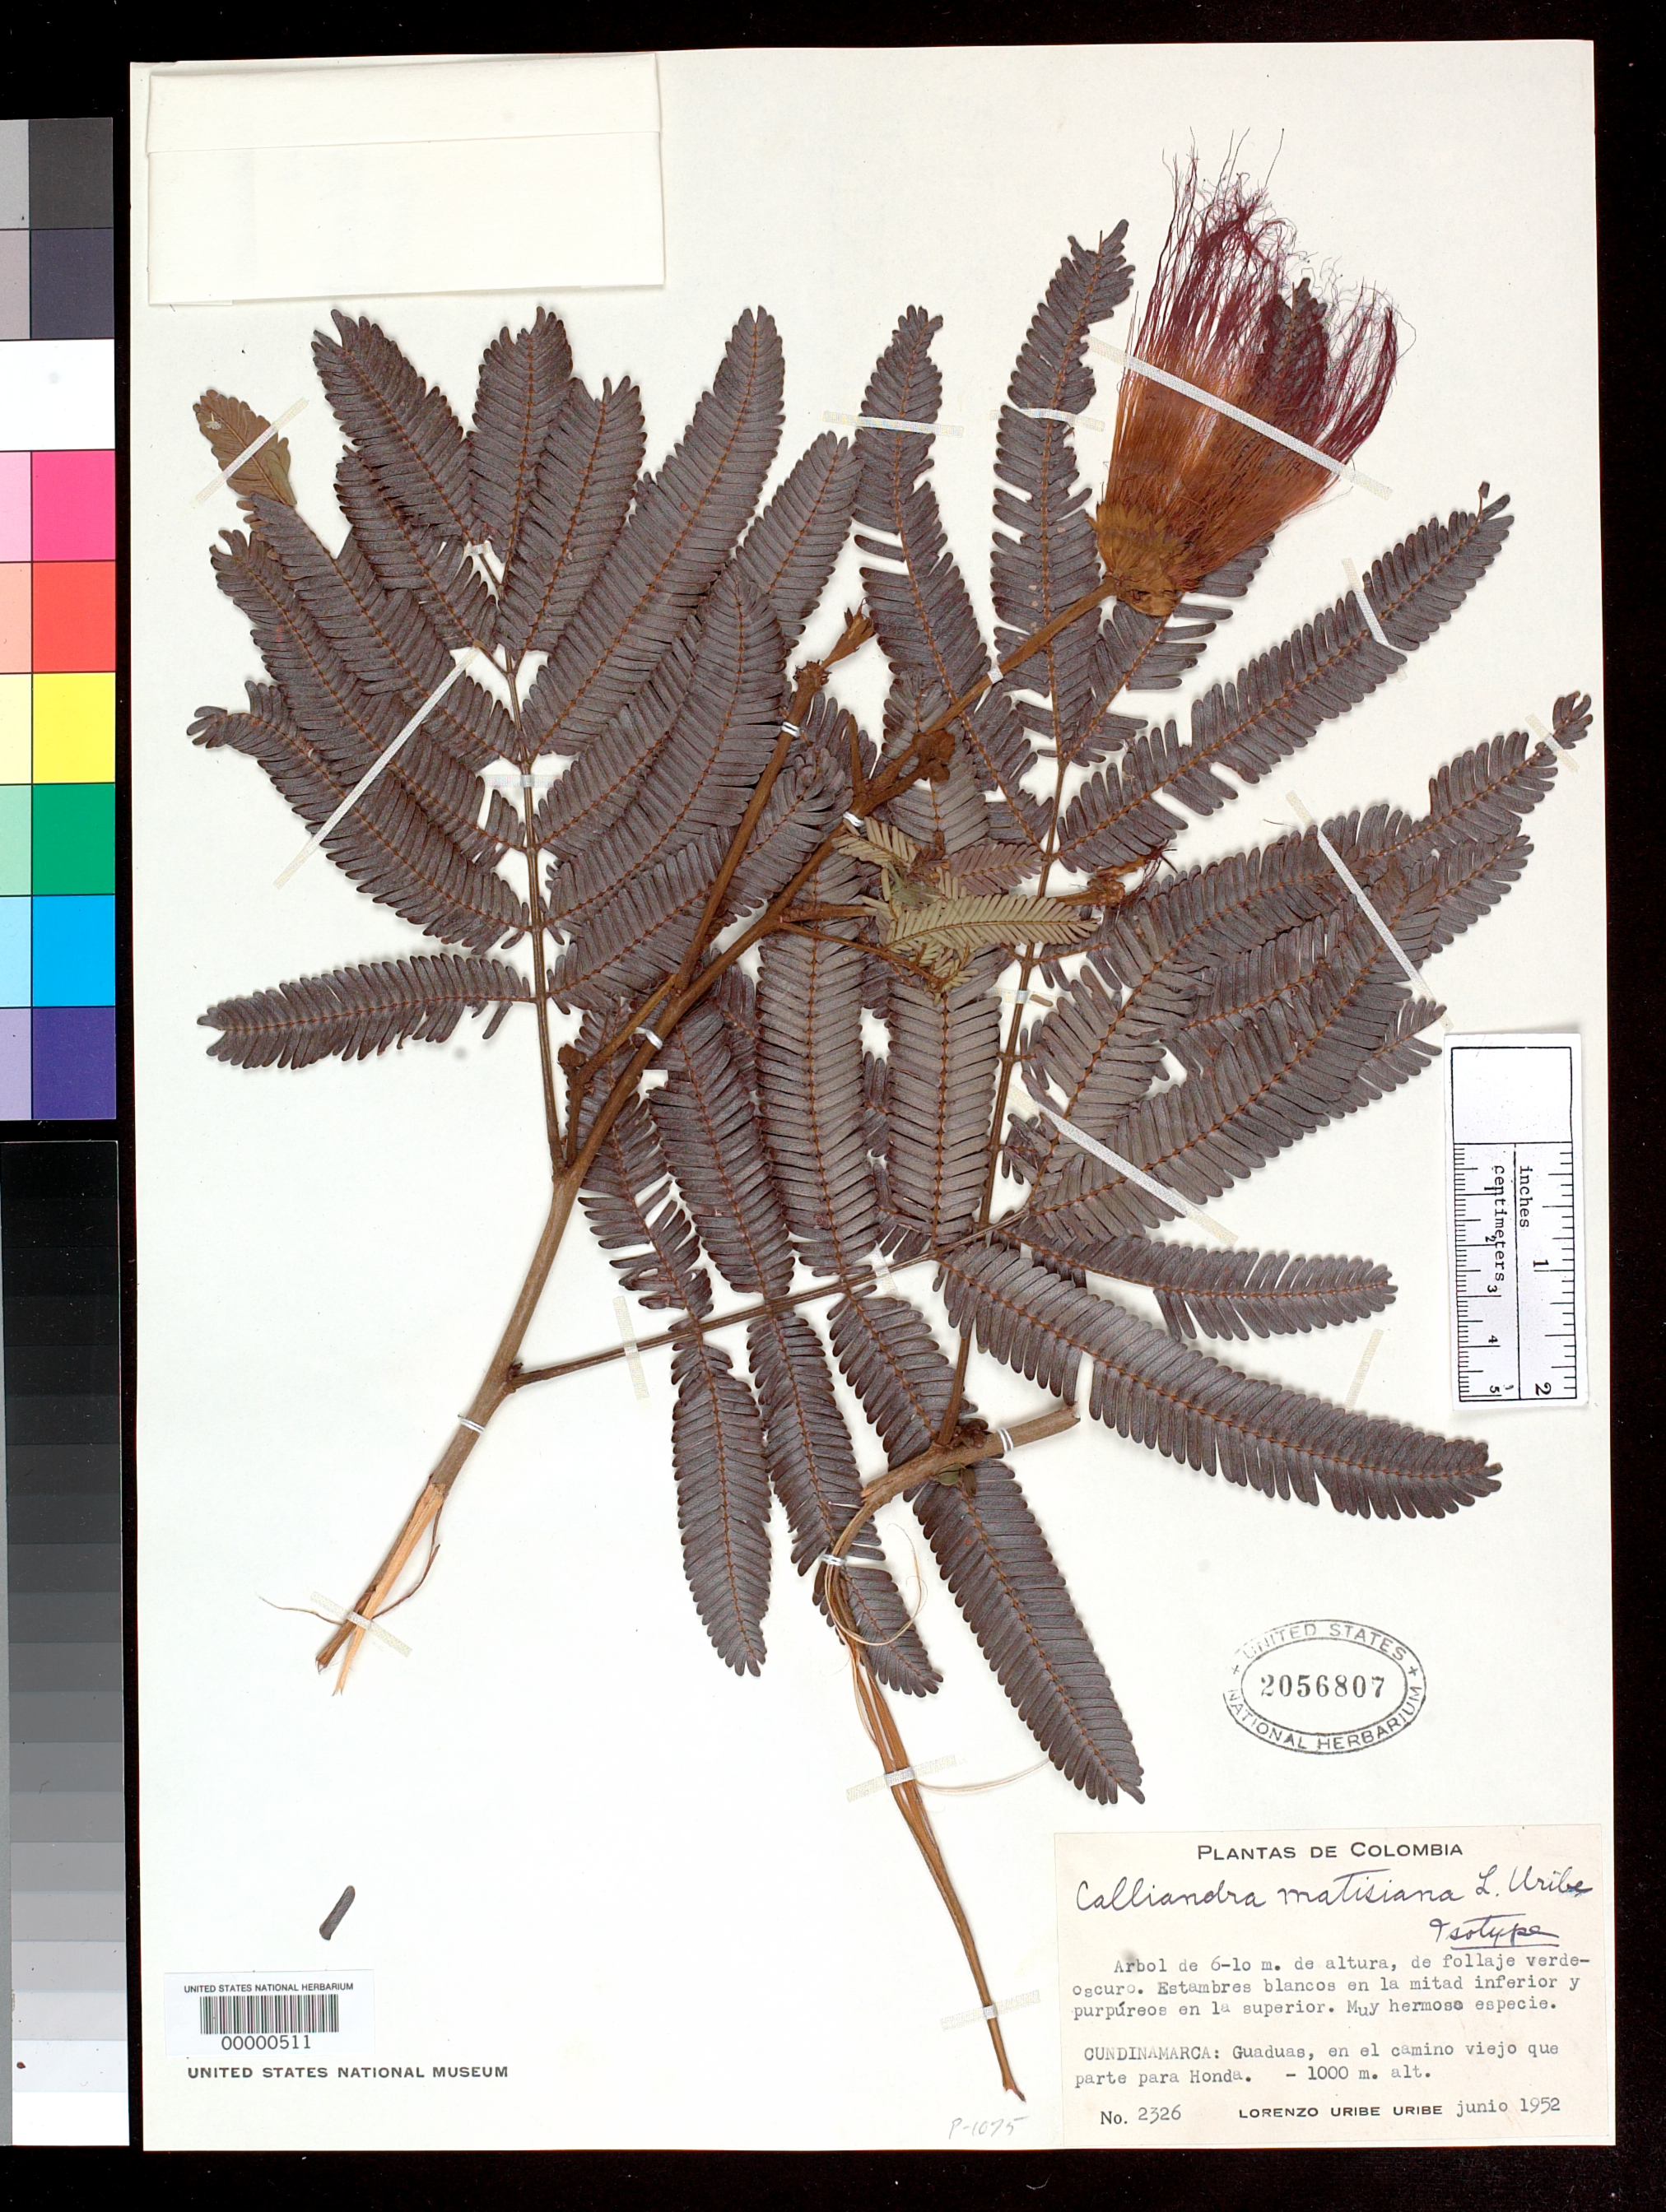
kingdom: Plantae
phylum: Tracheophyta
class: Magnoliopsida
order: Fabales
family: Fabaceae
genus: Calliandra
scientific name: Calliandra matisiana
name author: L. Uribe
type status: Isotype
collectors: L. Uribe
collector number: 2326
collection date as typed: Jun 1952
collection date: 1952-06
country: Colombia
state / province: Cundinamarca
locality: Guaduas, en El Camino Viejo que Parte Para Honda.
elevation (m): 1000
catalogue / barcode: US 2056807